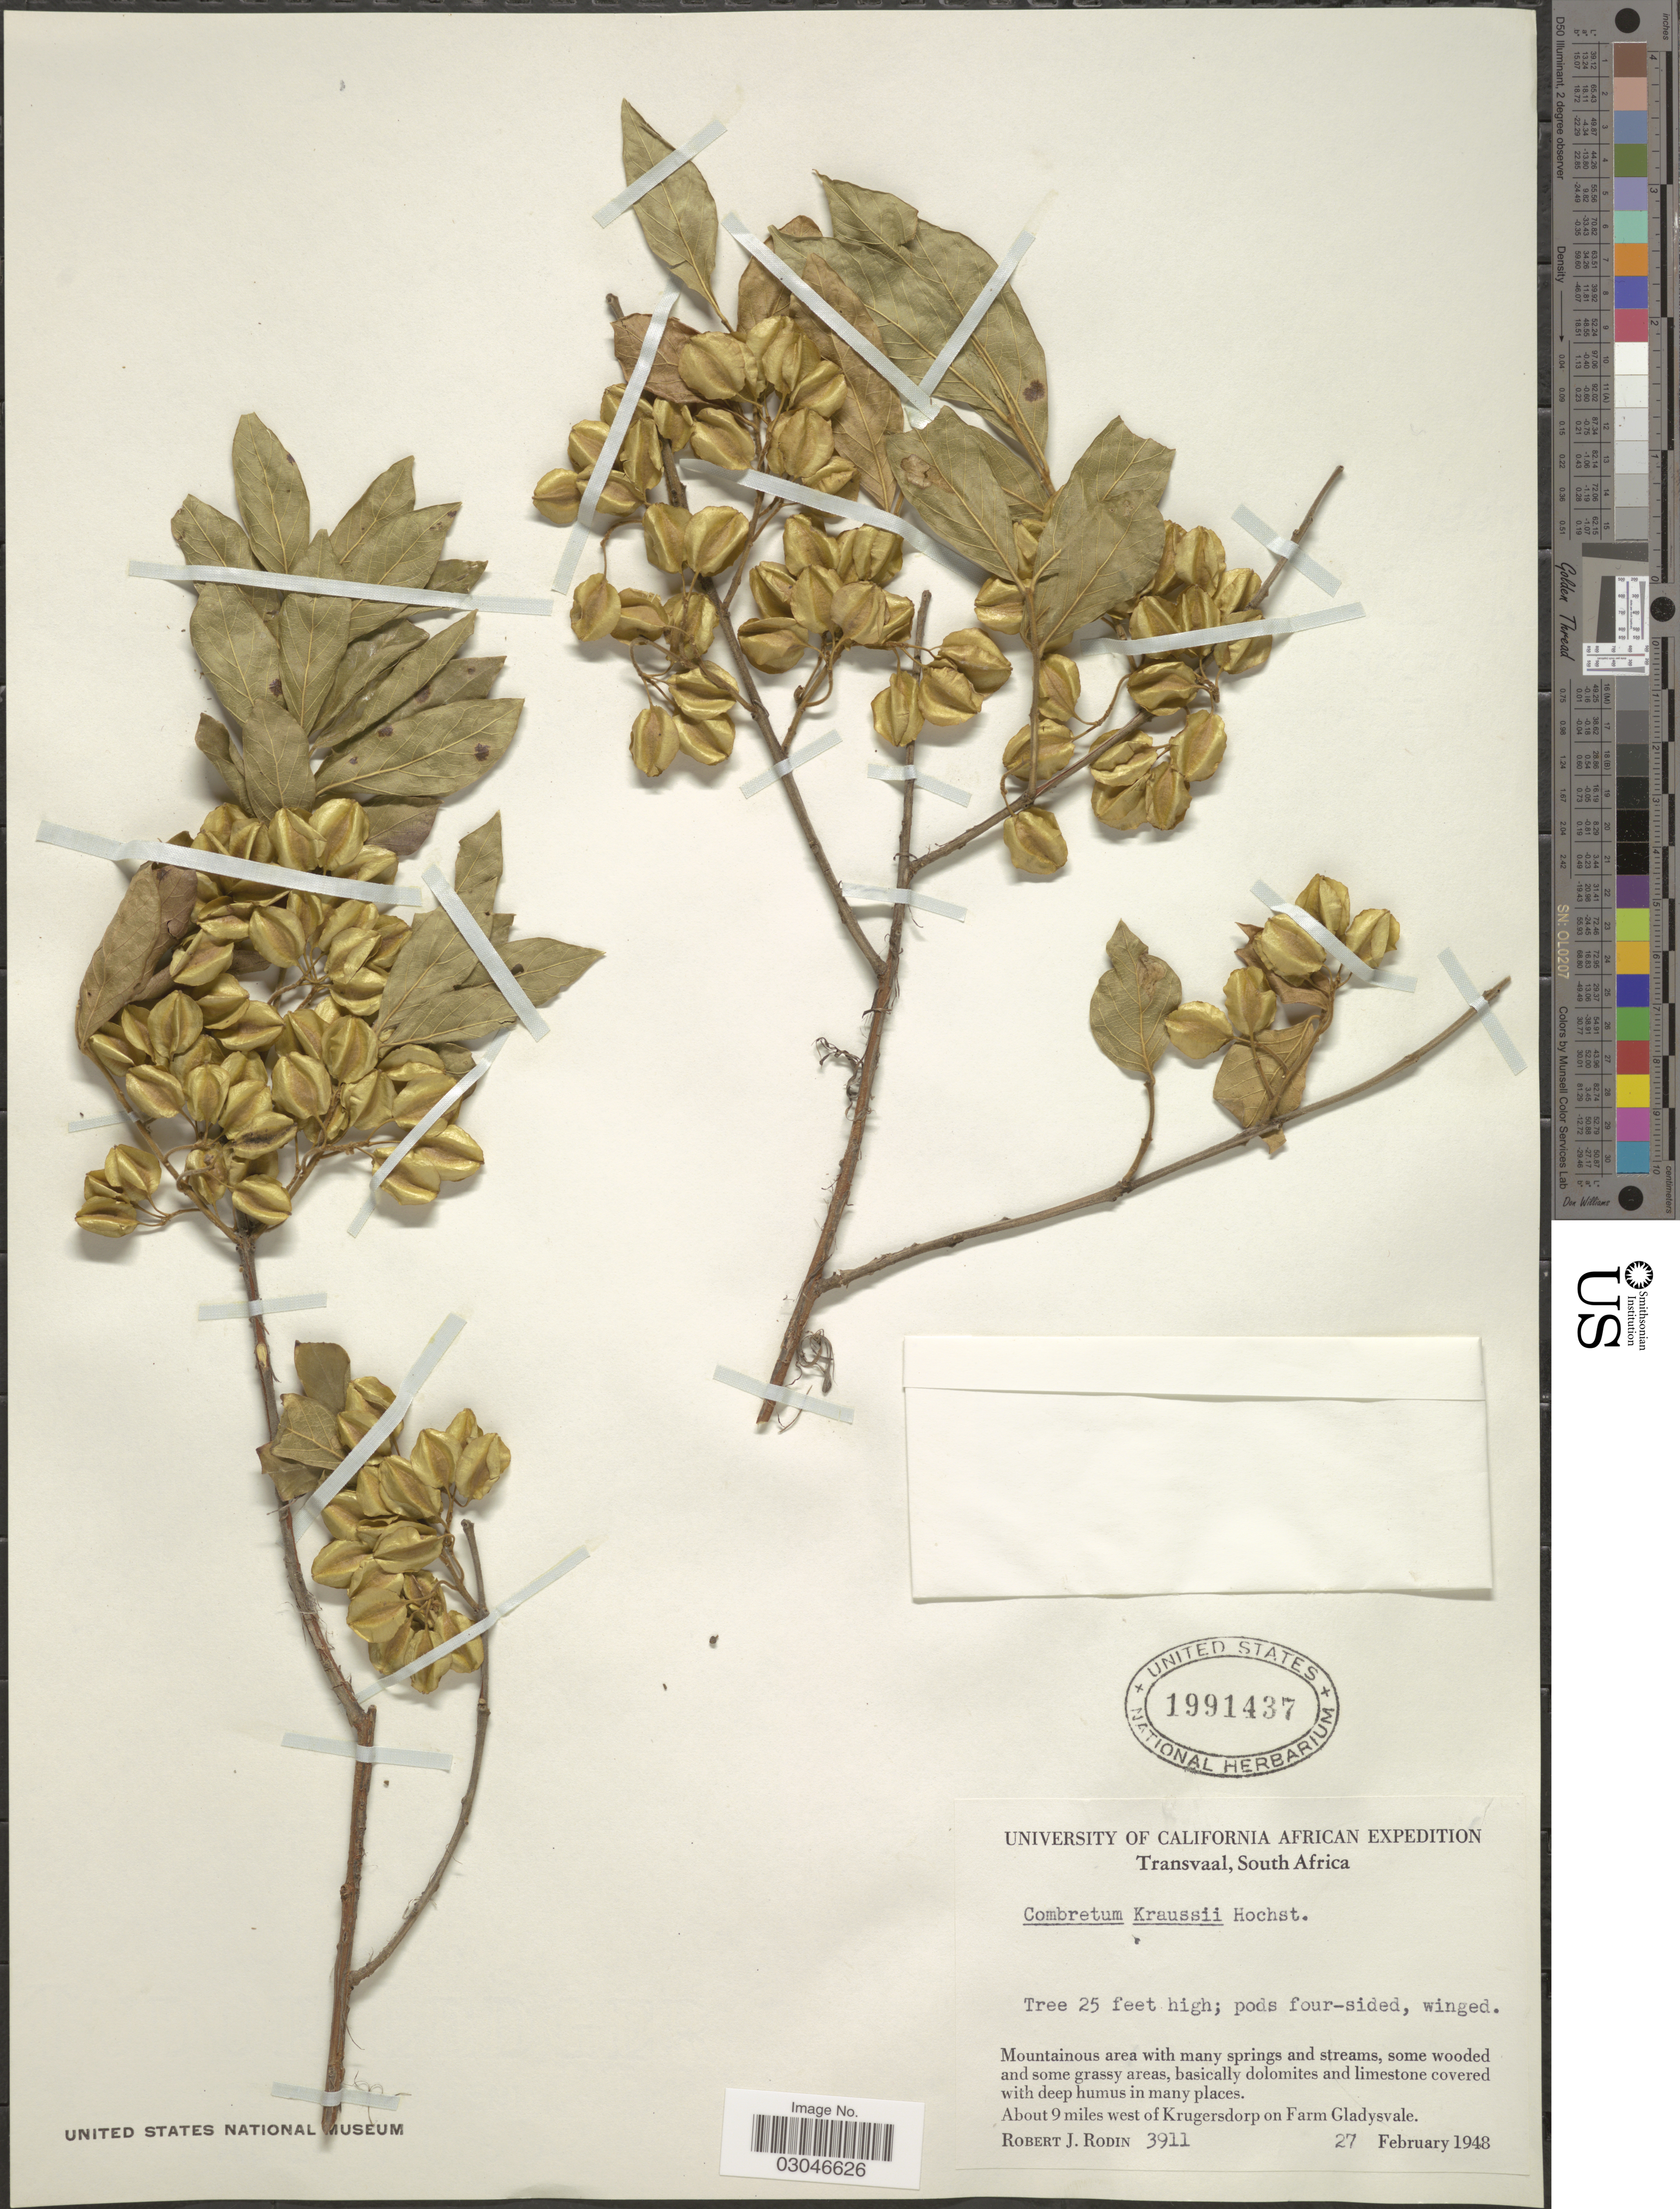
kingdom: Plantae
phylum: Tracheophyta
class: Magnoliopsida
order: Myrtales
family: Combretaceae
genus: Combretum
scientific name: Combretum kraussii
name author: Hochst.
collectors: R. J. Rodin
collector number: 3911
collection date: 1948-02-27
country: South Africa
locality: Transvaal. About 9 miles west of Krugersdorp on Farm Gladysvale.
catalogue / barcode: US 1991437